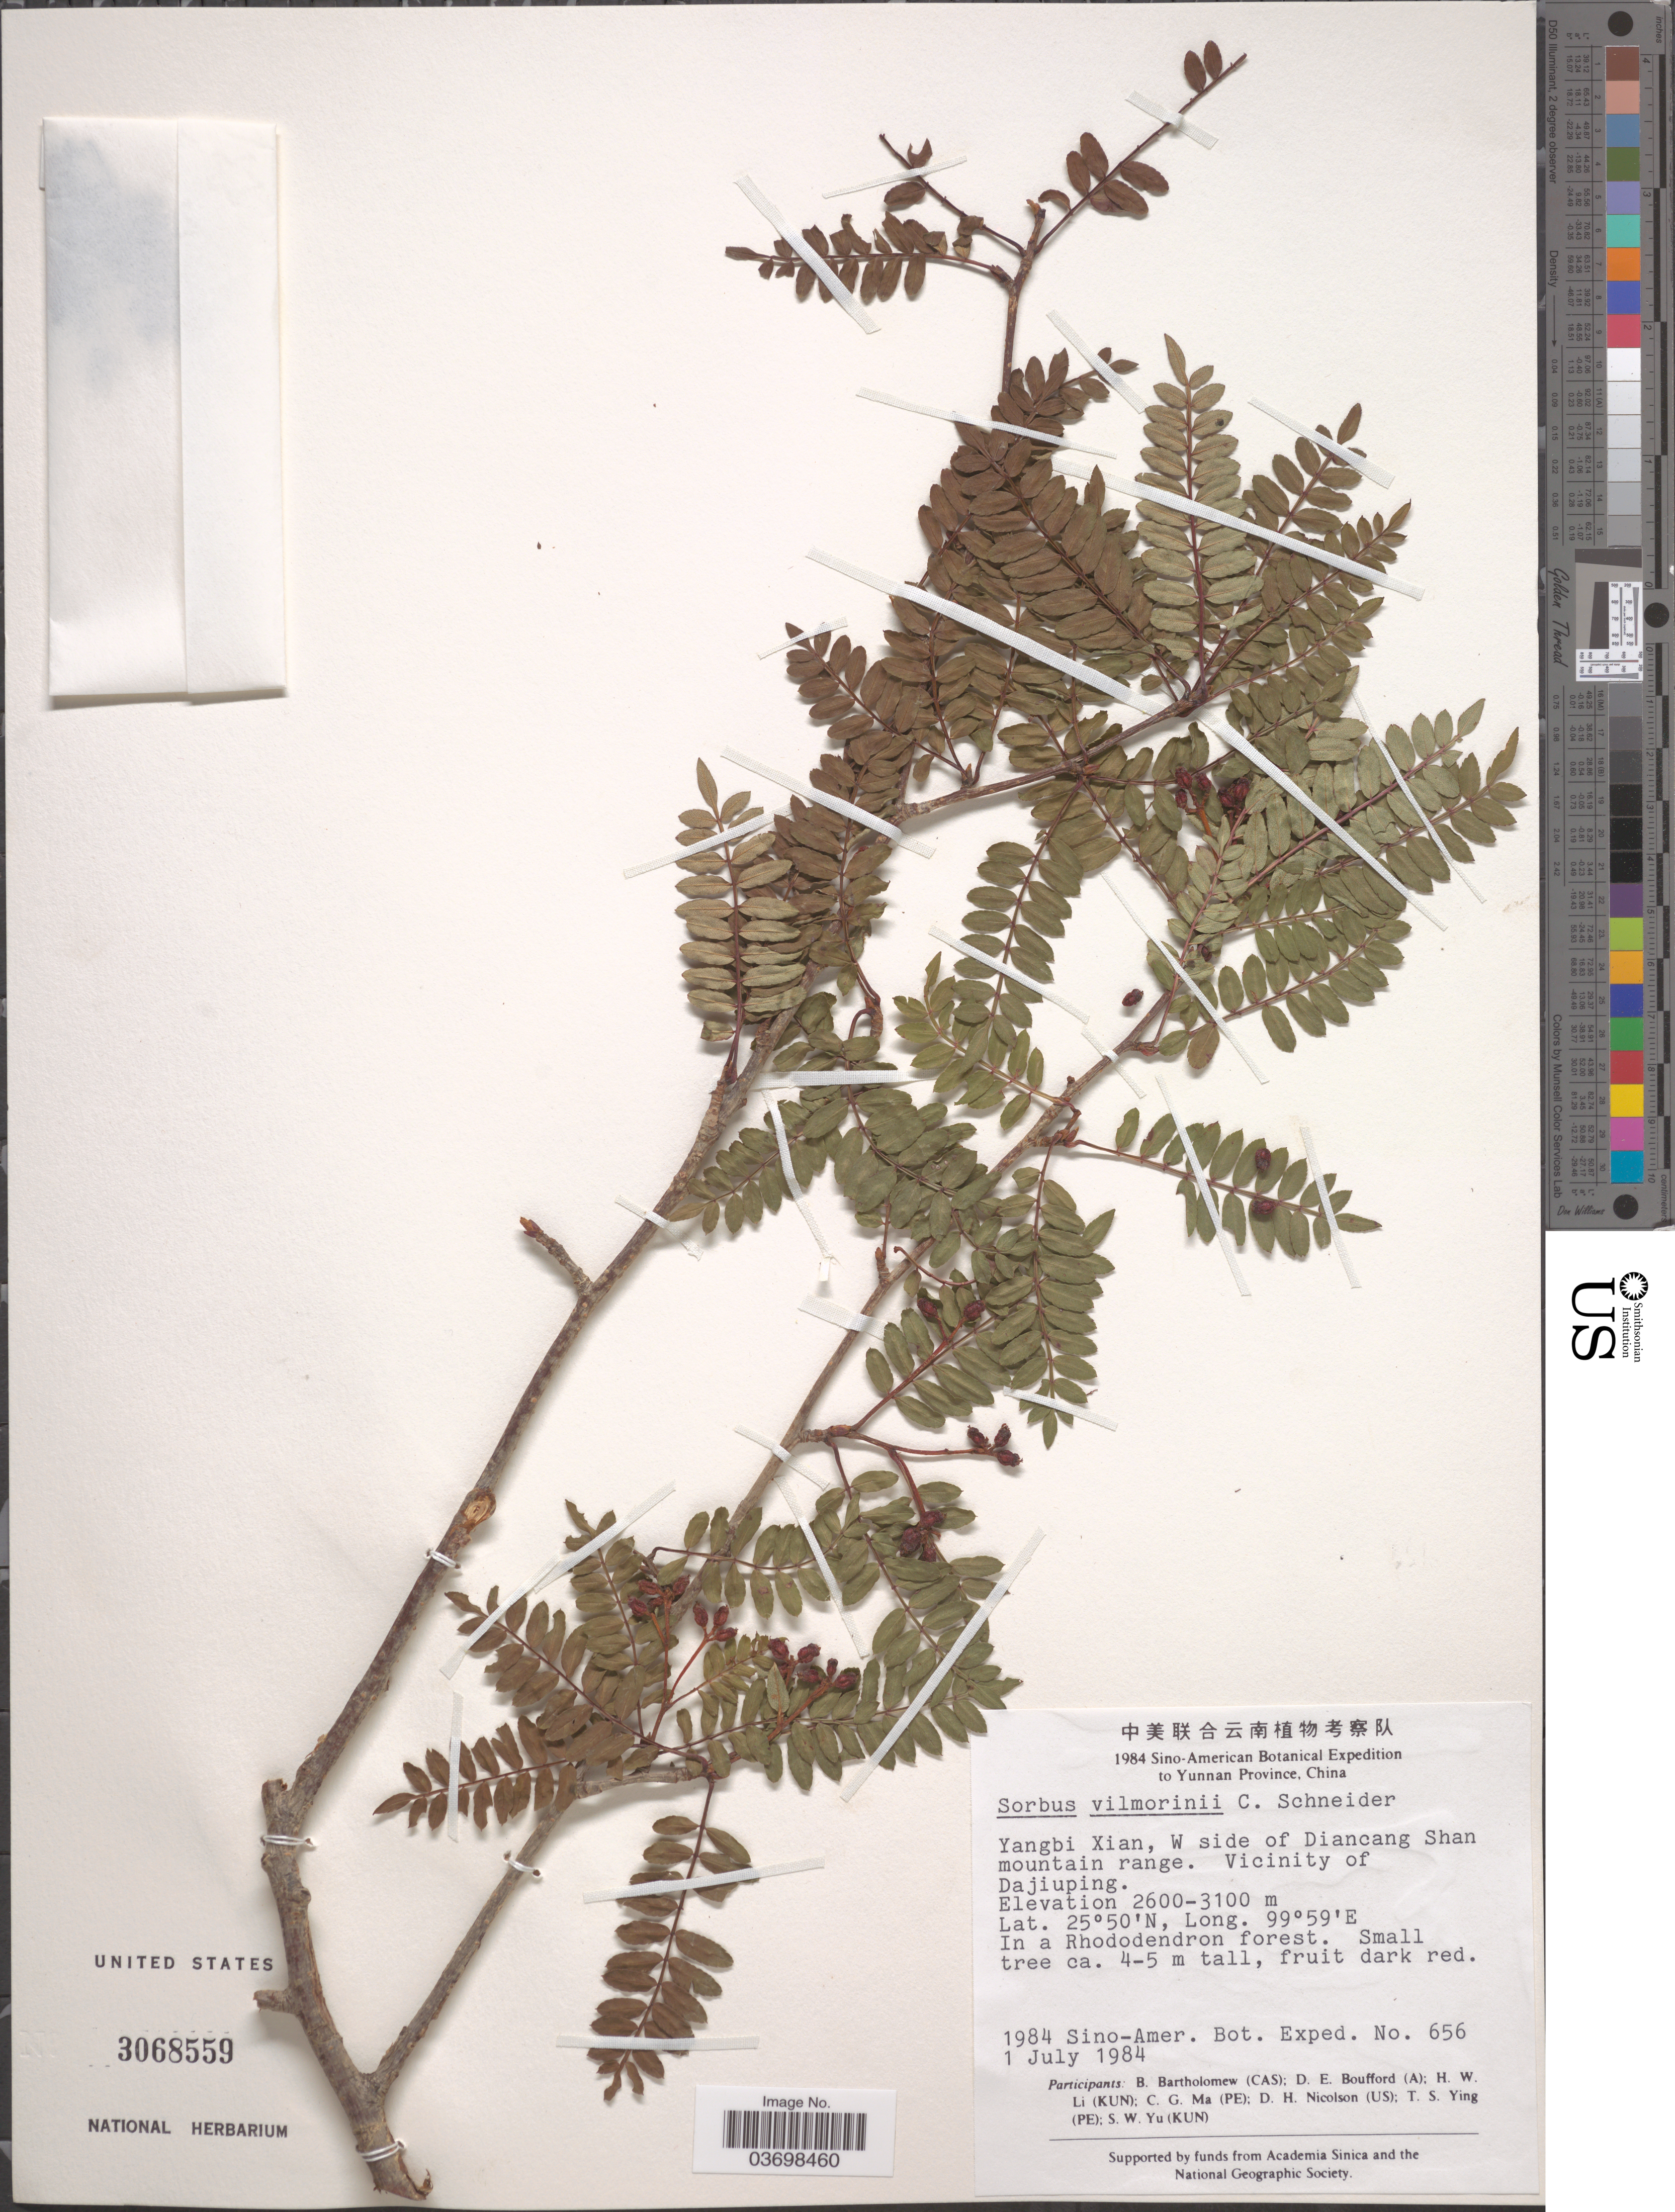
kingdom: Plantae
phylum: Tracheophyta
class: Magnoliopsida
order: Rosales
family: Rosaceae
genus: Sorbus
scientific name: Sorbus vilmorini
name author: C.K. Schneid.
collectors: Sino-Amer. Bot. Exped. 1984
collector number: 656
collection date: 1984-07-01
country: China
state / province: Yunnan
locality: Yangbi Xian, W side of Diancang Shan mountain range. Vicinity of Dajiuping.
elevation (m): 2600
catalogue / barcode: US 3068559